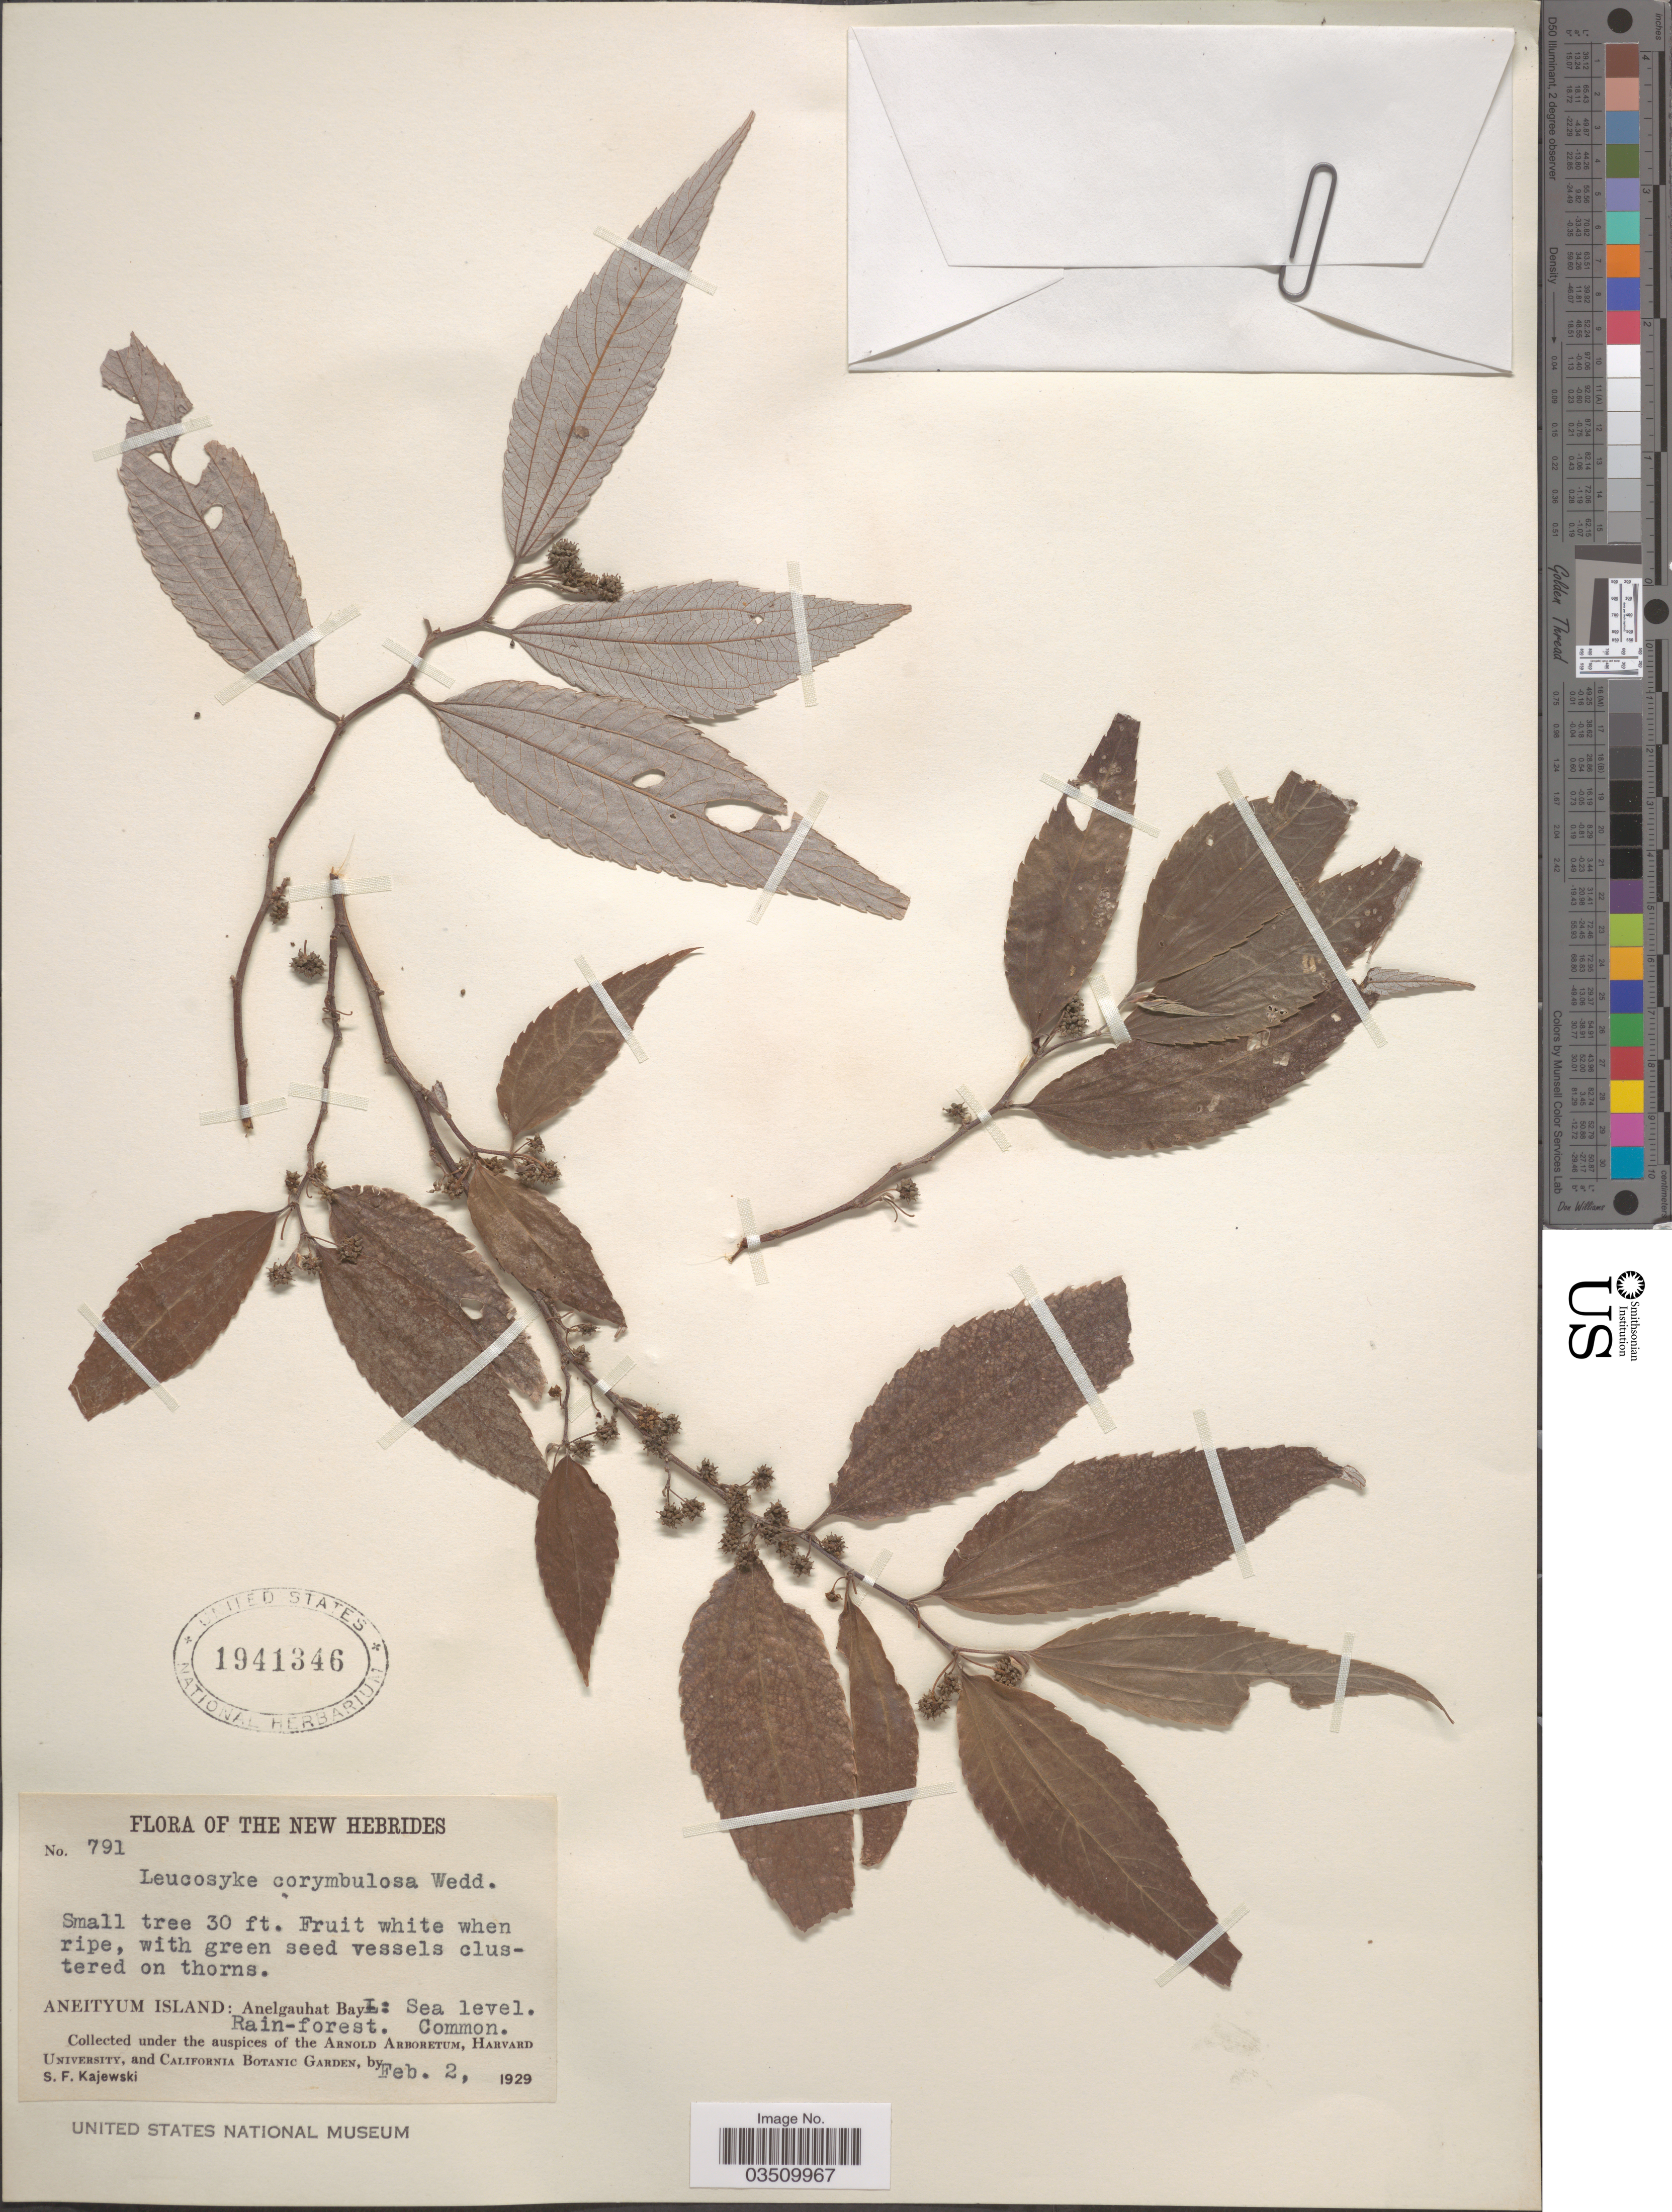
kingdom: Plantae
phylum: Tracheophyta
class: Magnoliopsida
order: Rosales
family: Urticaceae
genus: Leucosyke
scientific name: Leucosyke corymbulosa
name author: (Wedd.) Wedd.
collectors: S. Kajewski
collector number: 791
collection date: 1929-02-02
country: Vanuatu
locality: New Hebrides. Aneityum Island: Anelgauhat Bay.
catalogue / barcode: US 1941346